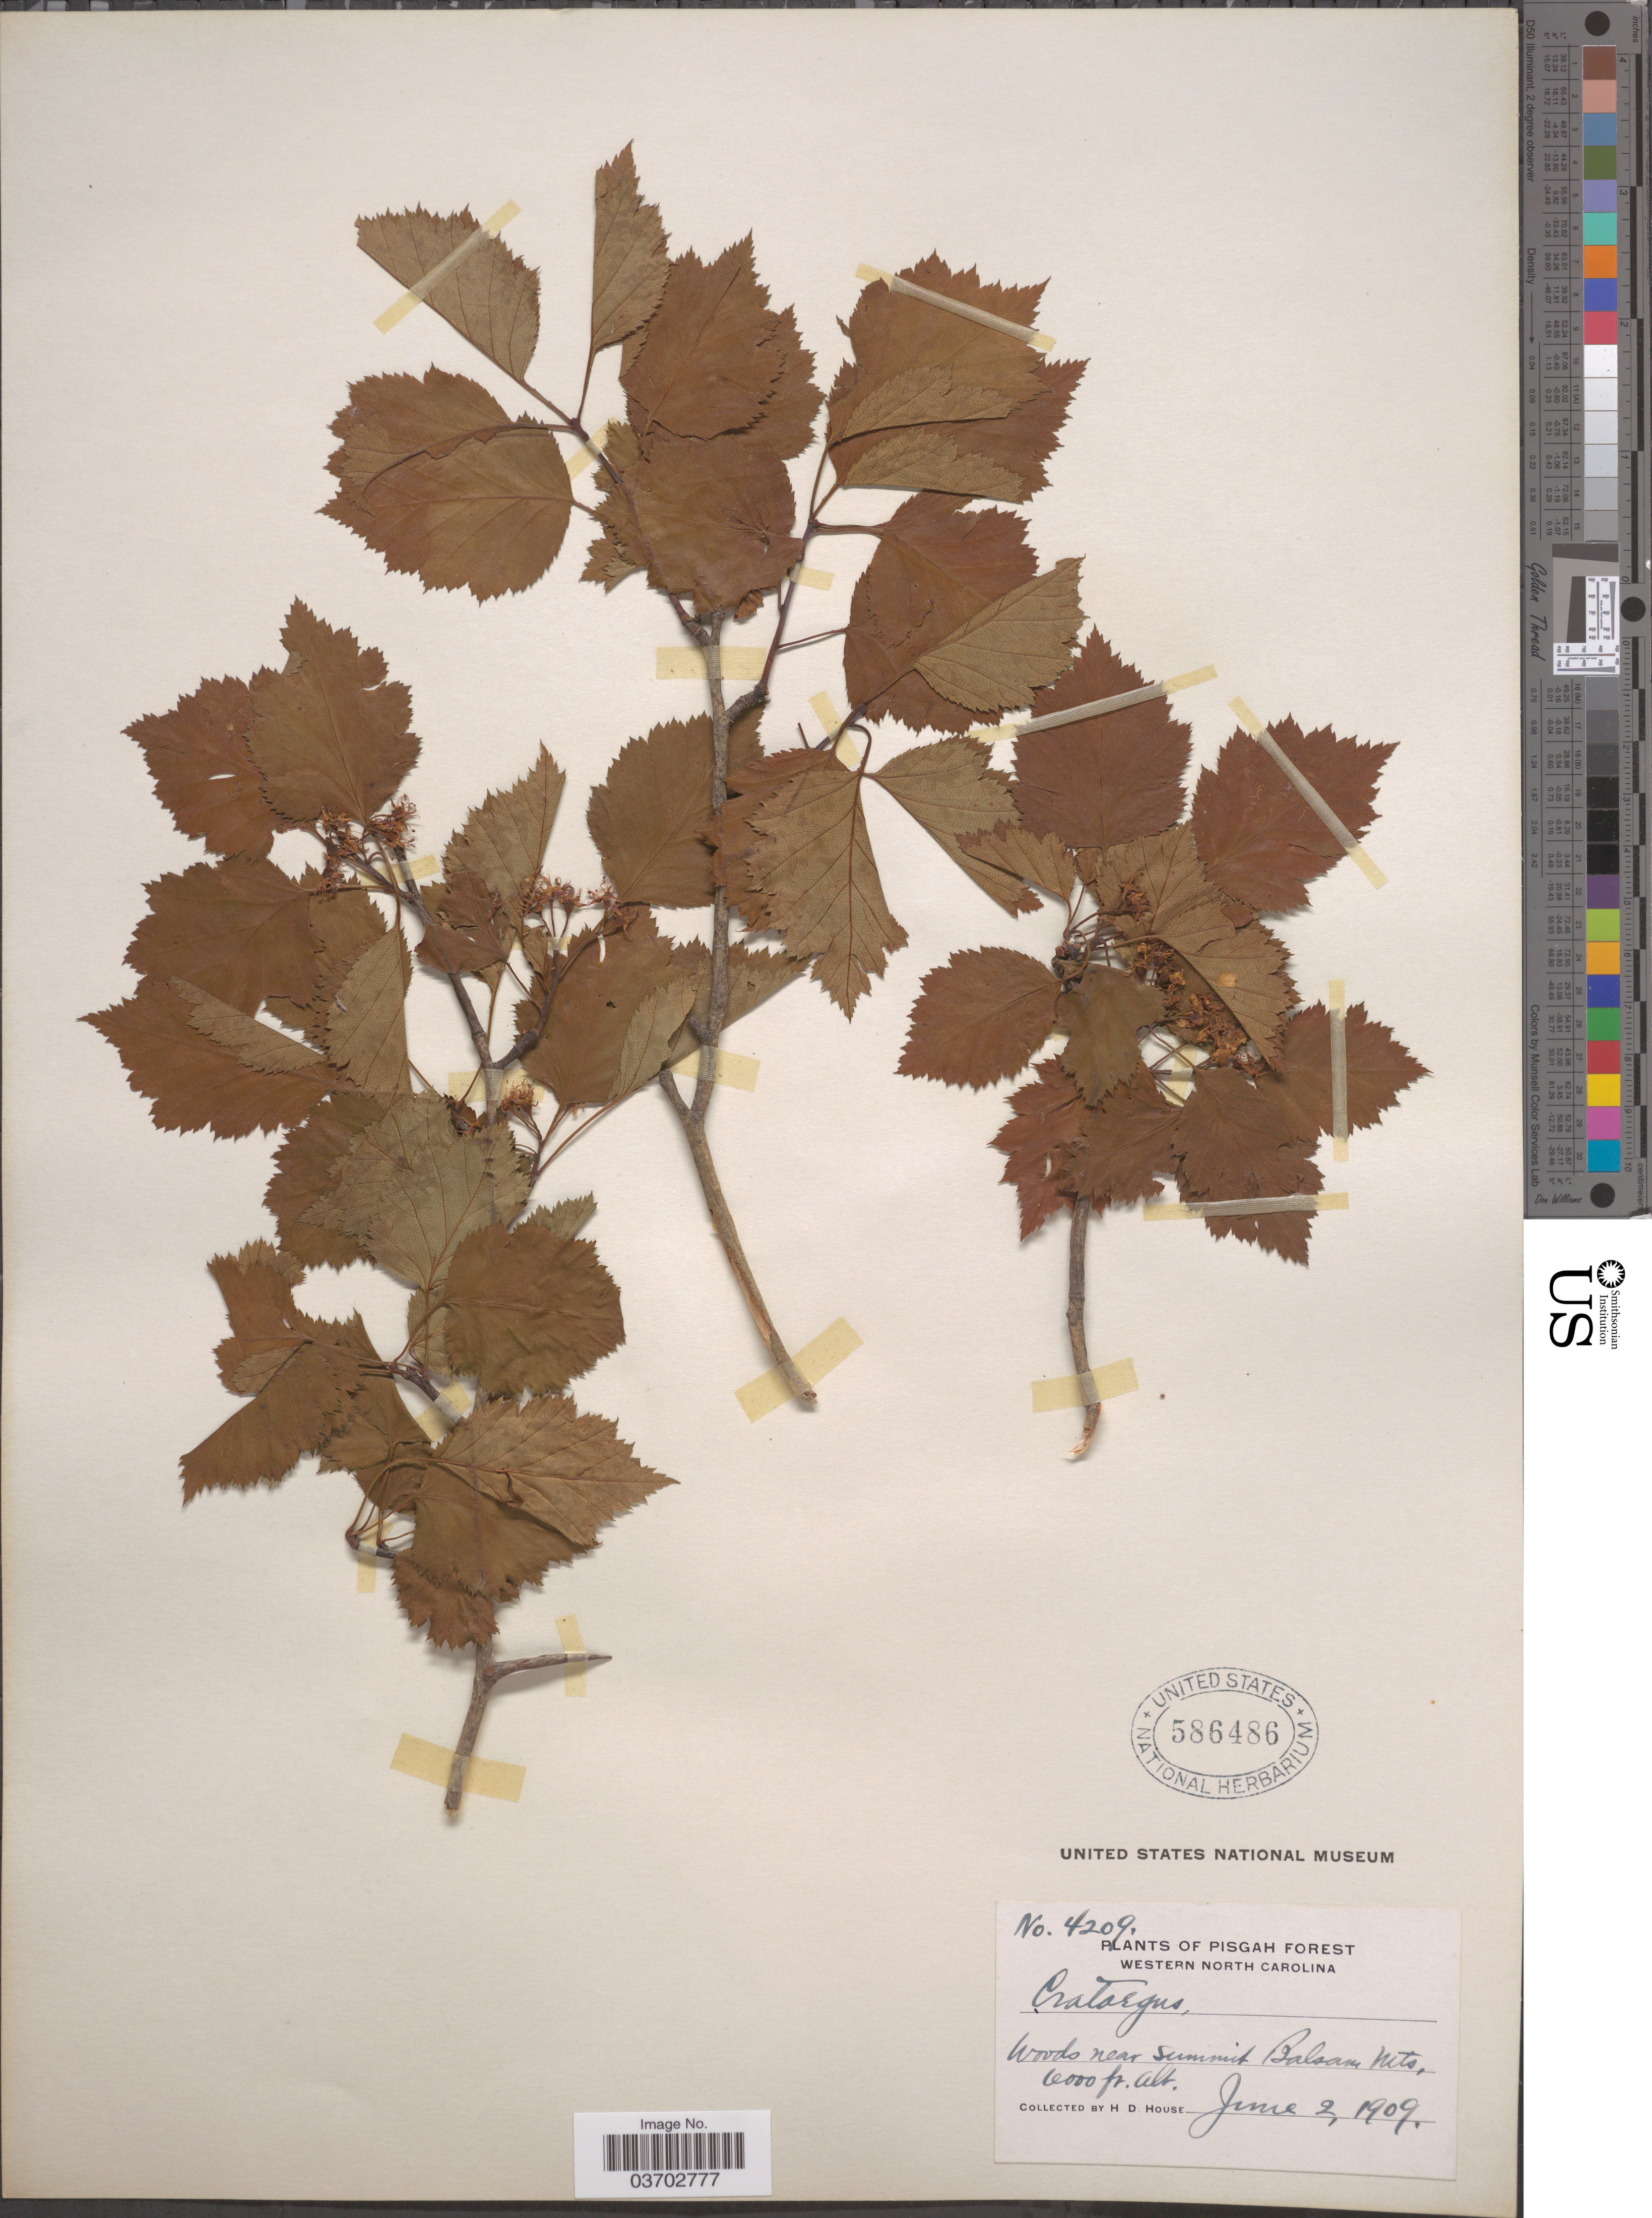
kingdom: Plantae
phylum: Tracheophyta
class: Magnoliopsida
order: Rosales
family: Rosaceae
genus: Crataegus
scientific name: Crataegus sp.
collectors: H. D. House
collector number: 4209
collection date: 1909-06-02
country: United States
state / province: North Carolina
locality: Pisgah Forest. Western North Carolina. Woods near Summit Balsam Mts.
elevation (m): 1829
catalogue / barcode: US 586486